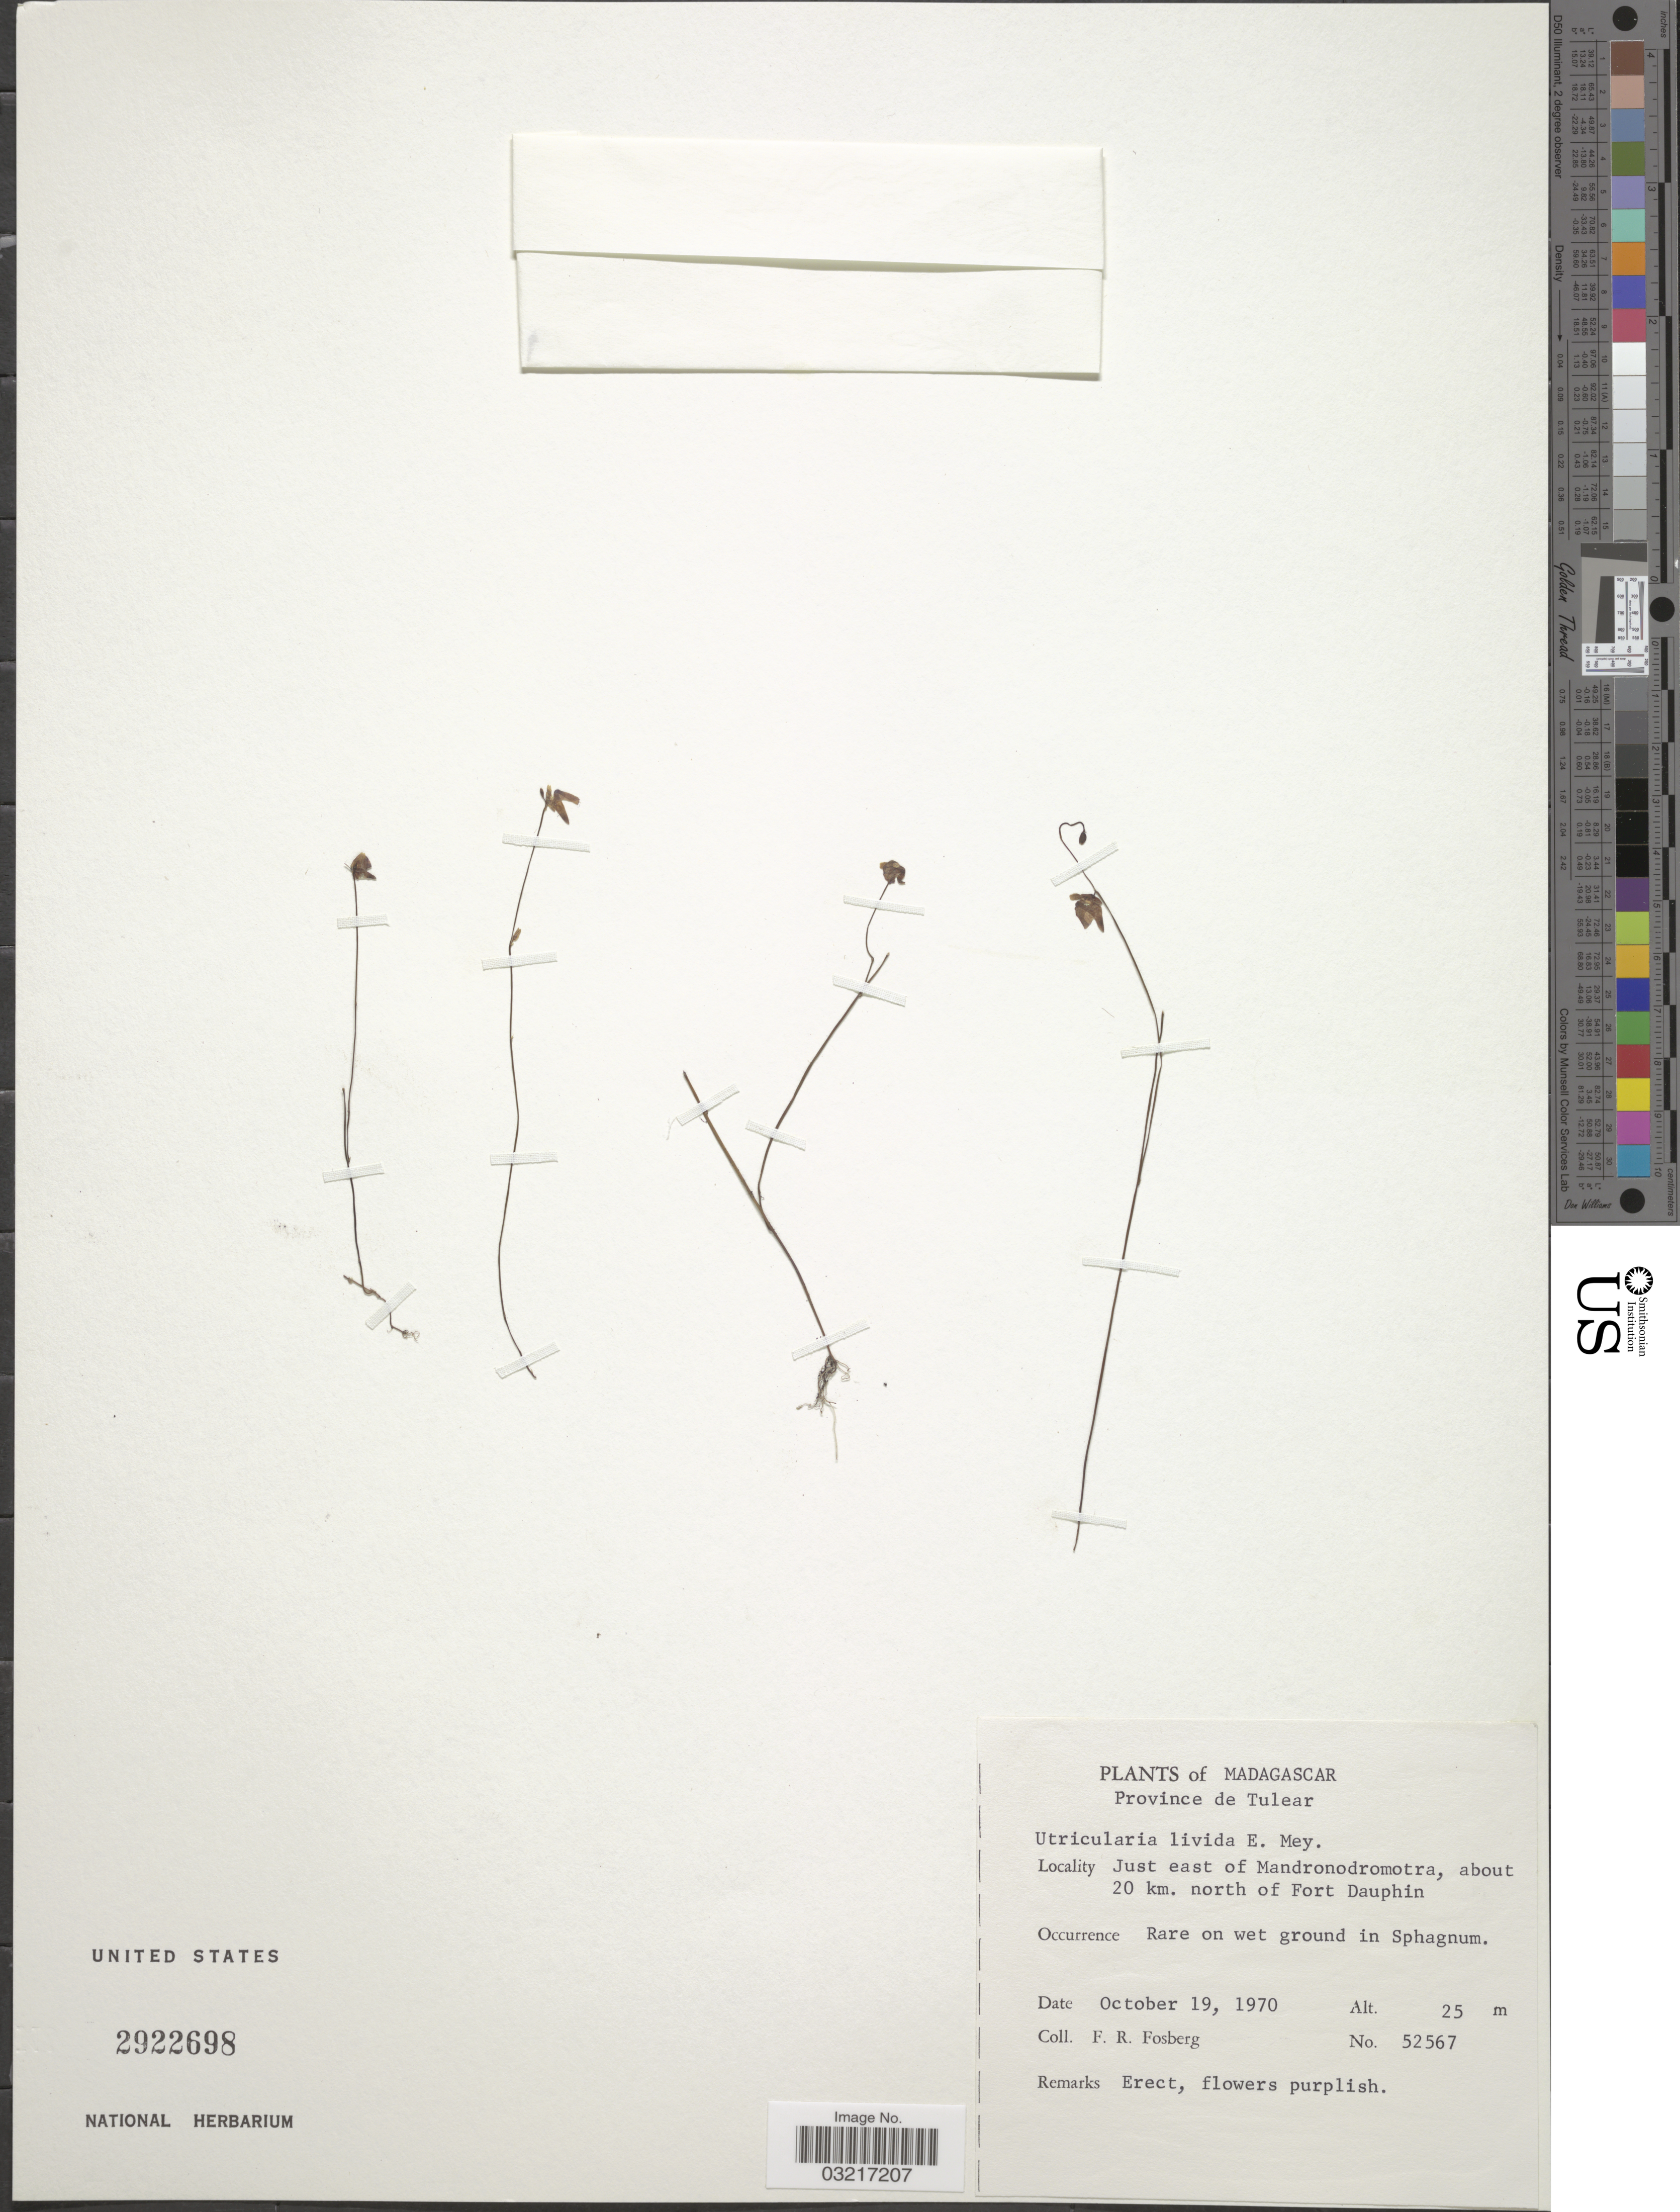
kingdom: Plantae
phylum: Tracheophyta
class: Magnoliopsida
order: Lamiales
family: Lentibulariaceae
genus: Utricularia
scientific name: Utricularia livida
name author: E. Mey.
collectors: F. R. Fosberg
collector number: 52567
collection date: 1970-10-19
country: Madagascar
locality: Province of Tulear. Just east of Mandronodromotra, about 20 km. north of Fort Dauphin.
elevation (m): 25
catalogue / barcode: US 2922698